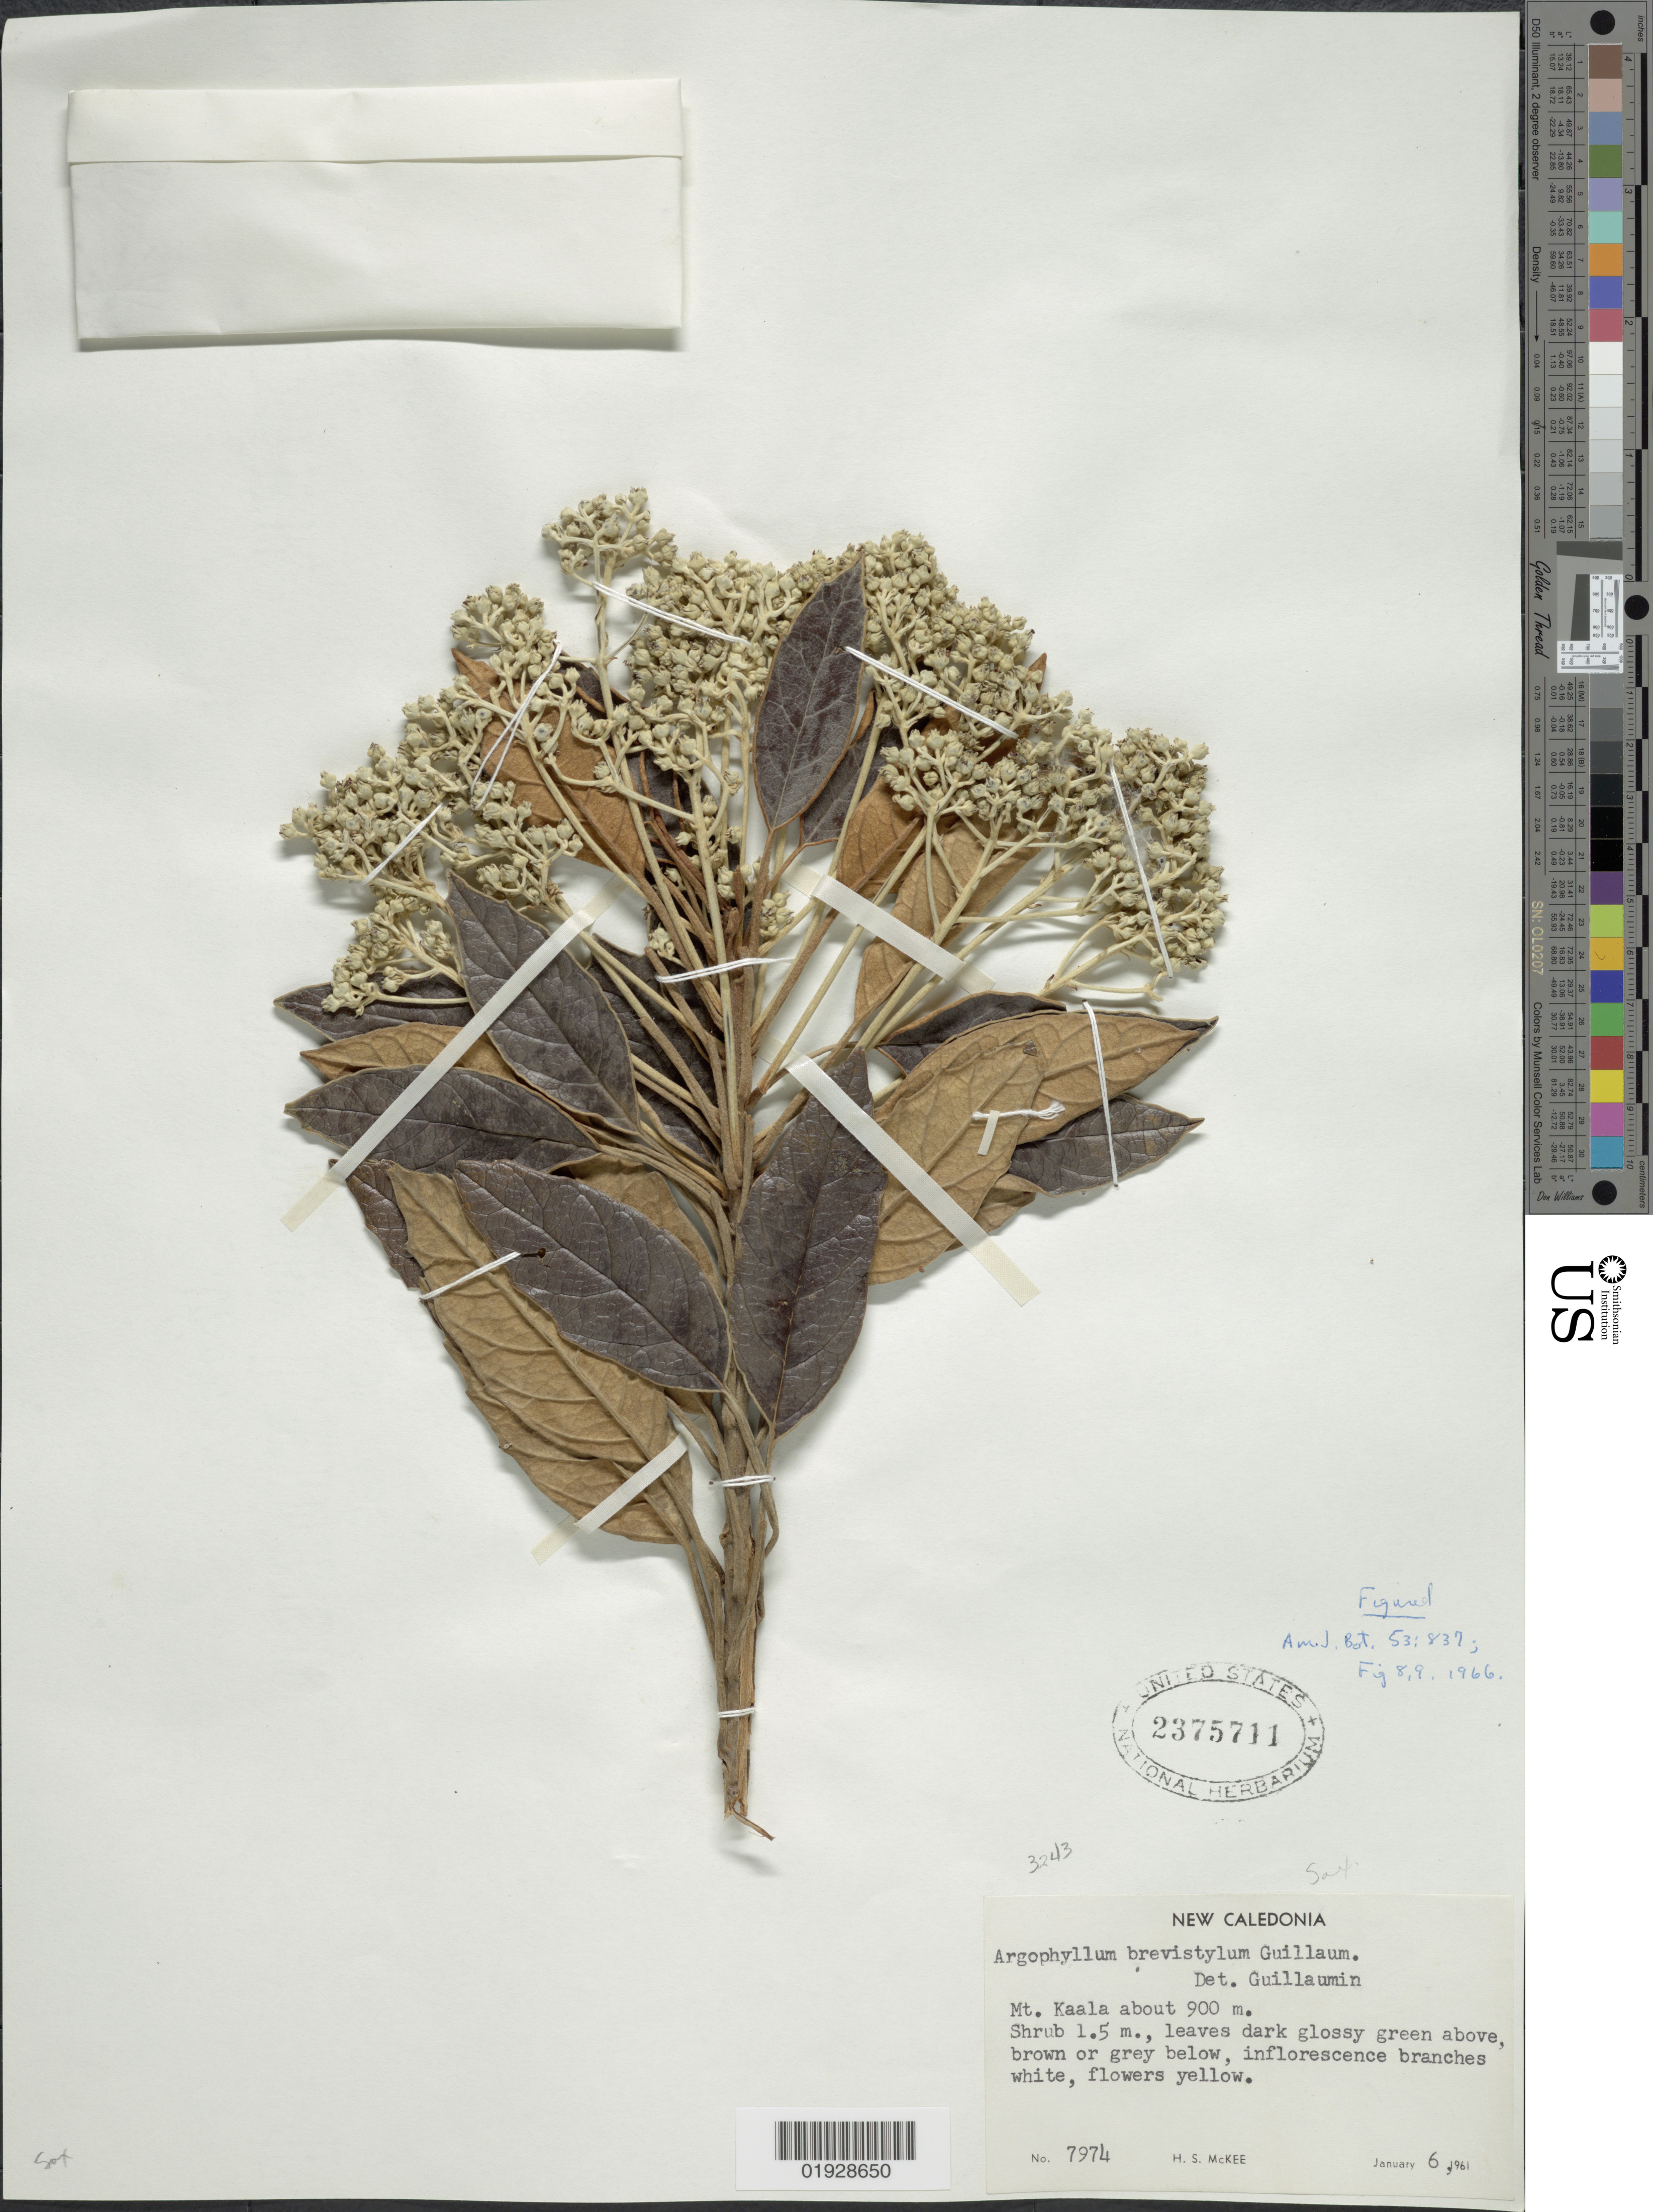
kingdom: Plantae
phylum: Tracheophyta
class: Magnoliopsida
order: Asterales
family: Argophyllaceae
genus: Argophyllum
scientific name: Argophyllum brevistylum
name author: Guillaumin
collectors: H. S. McKee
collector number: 7974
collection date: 1961-01-06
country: New Caledonia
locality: Mt. Kaala.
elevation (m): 900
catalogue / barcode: US 2375711